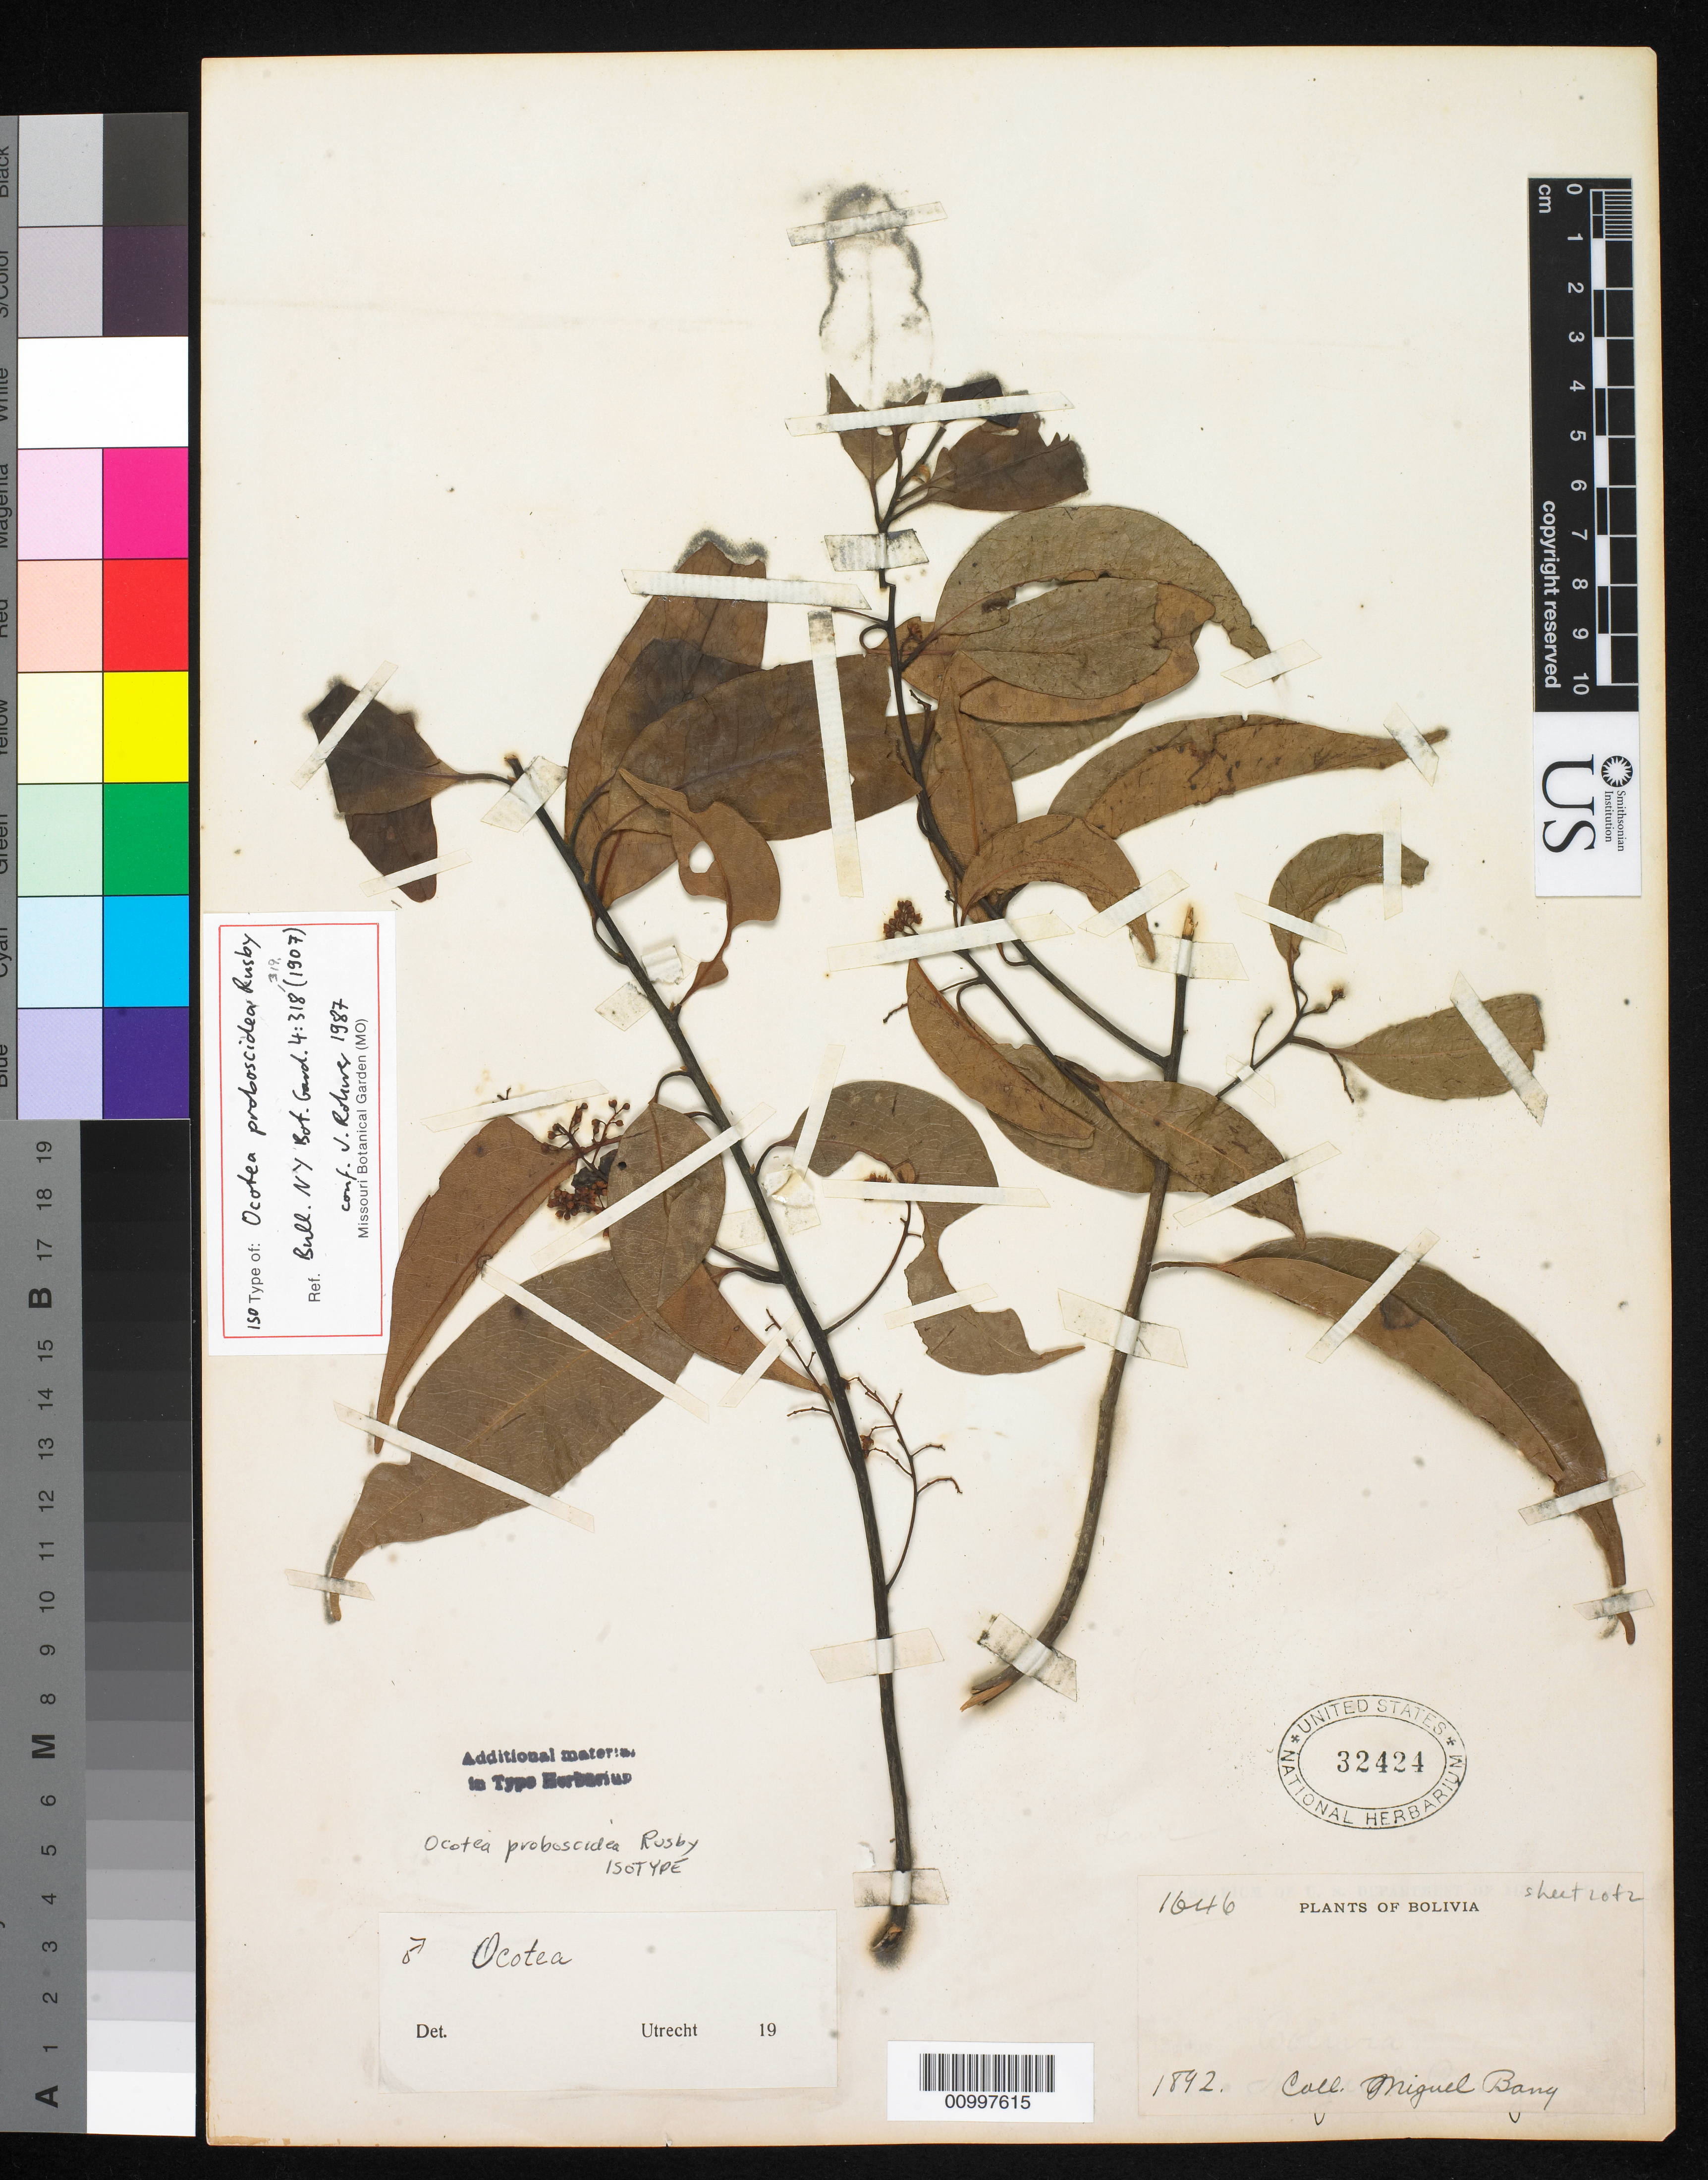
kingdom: Plantae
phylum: Tracheophyta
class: Magnoliopsida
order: Laurales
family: Lauraceae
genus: Ocotea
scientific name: Ocotea proboscidea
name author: Rusby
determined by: Rohwer, J. G.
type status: Isotype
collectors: M. Bang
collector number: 1646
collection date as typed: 1892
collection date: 1892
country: Bolivia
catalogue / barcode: US 32424